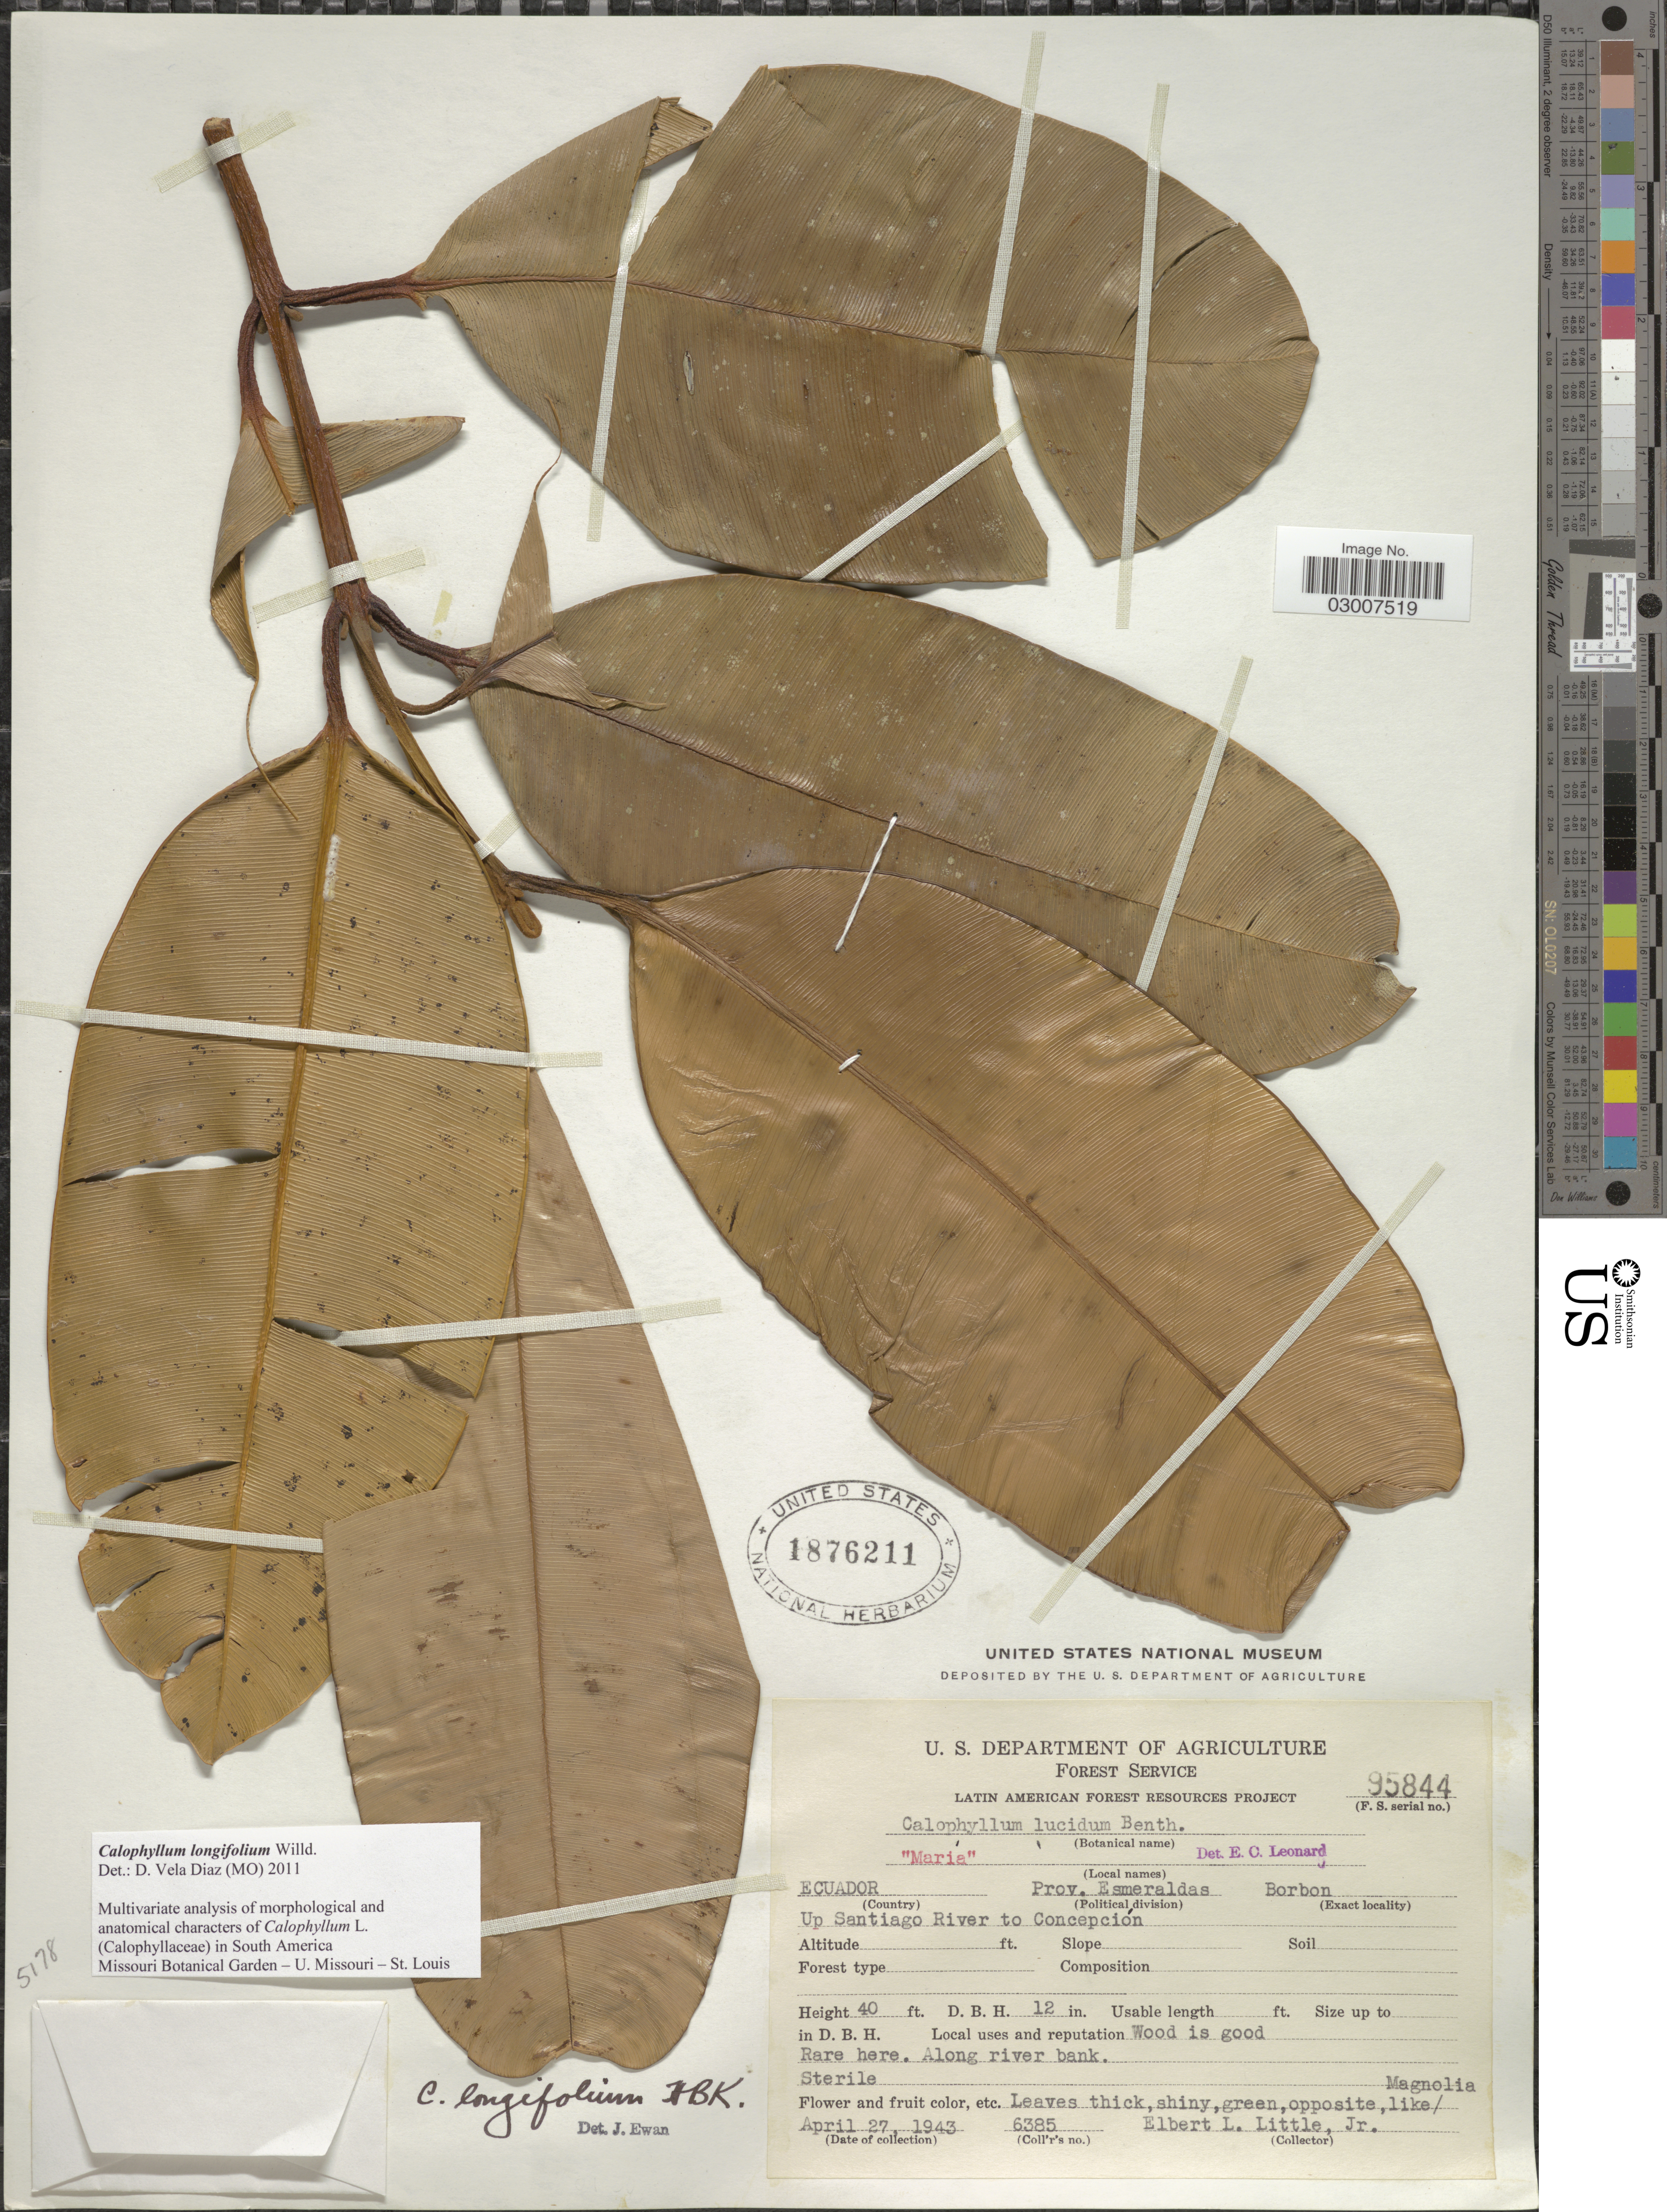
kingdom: Plantae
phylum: Tracheophyta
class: Magnoliopsida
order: Malpighiales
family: Calophyllaceae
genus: Calophyllum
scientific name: Calophyllum longifolium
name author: Willd.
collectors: E. L. Little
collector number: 6385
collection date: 1943-04-27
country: Ecuador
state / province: Esmeraldas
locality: Borbon. Up Santiago River to Concepción.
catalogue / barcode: US 1876211